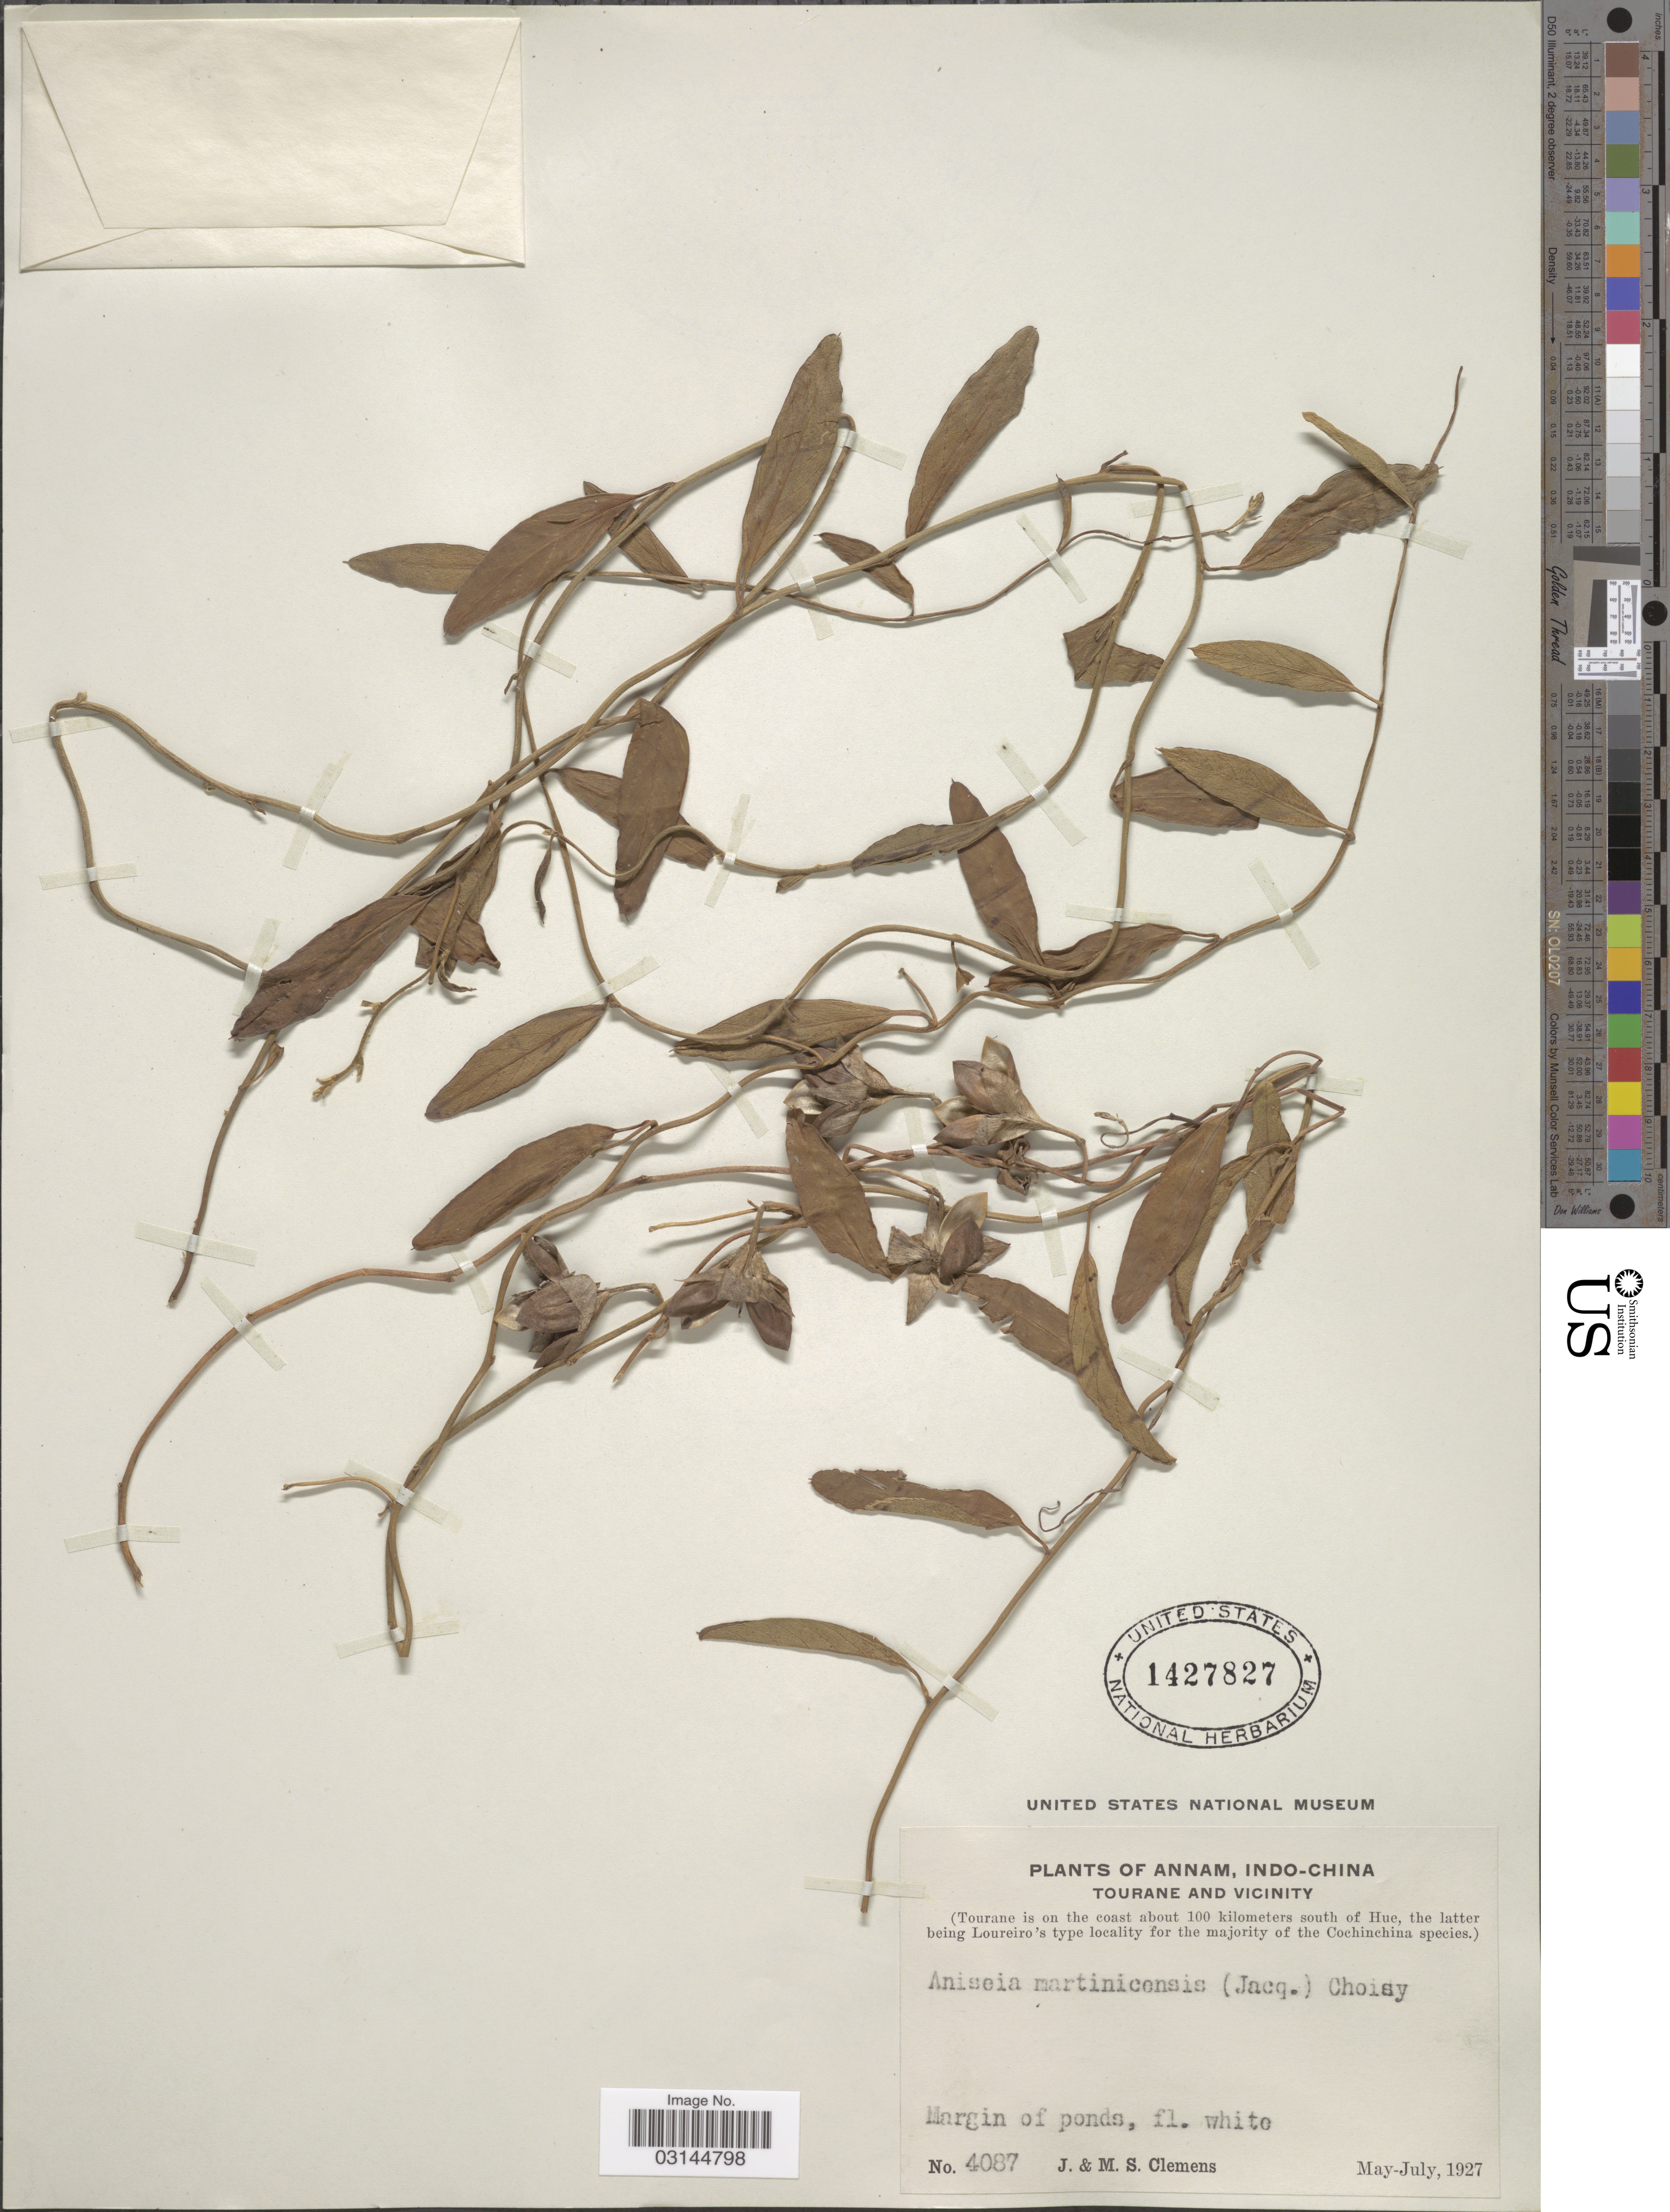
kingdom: Plantae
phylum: Tracheophyta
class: Magnoliopsida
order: Solanales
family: Convolvulaceae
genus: Aniseia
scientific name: Aniseia martinicensis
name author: (Jacq.) Choisy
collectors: J. Clemens & M. S. Clemens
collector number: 4087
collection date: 1927-05/1927-07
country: Vietnam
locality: Annam, Indo-China, Tourane and Vicinity (Tourane is on the coast about 100 kilometers of Hue).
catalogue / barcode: US 1427827